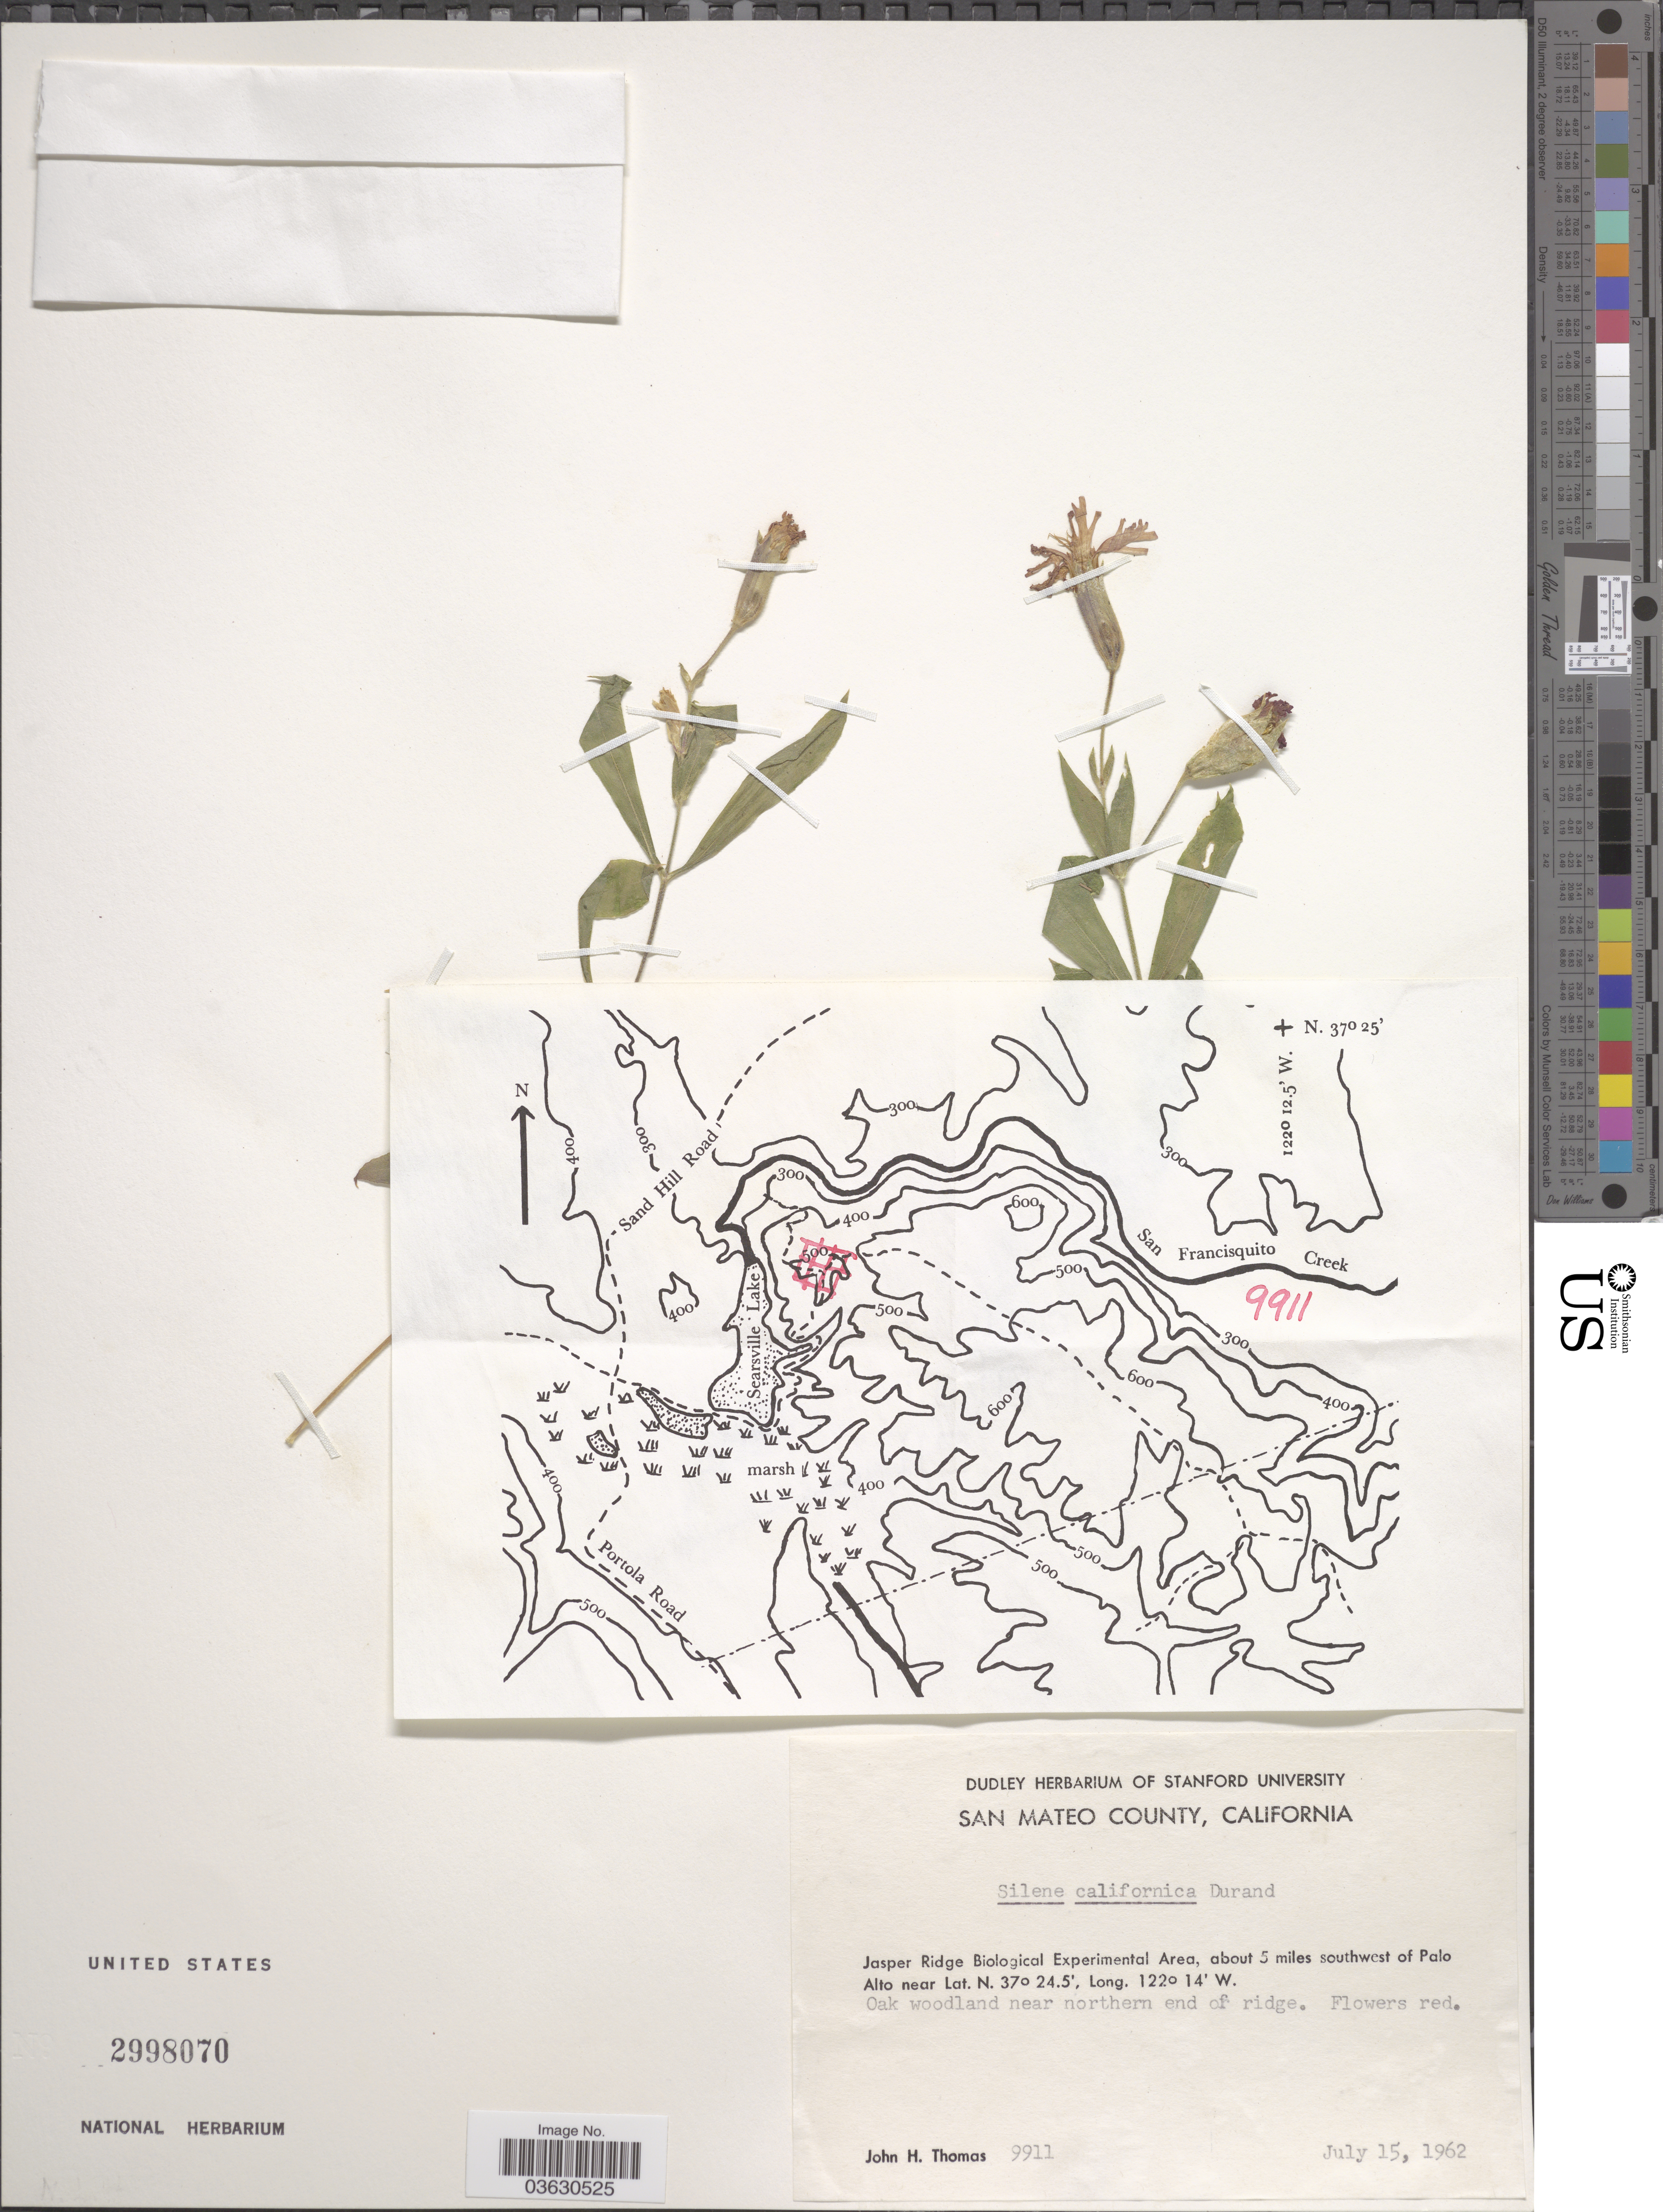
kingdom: Plantae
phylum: Tracheophyta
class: Magnoliopsida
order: Caryophyllales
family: Caryophyllaceae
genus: Silene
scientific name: Silene californica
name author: Durand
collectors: J. H. Thomas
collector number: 9911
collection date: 1962-07-15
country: United States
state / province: California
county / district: San Mateo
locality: San Mateo County. Jasper Ridge Biological Experimental Area, about 5 miles southwest of Palo Alto. Oak woodland near northern end of ridge.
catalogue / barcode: US 2998070